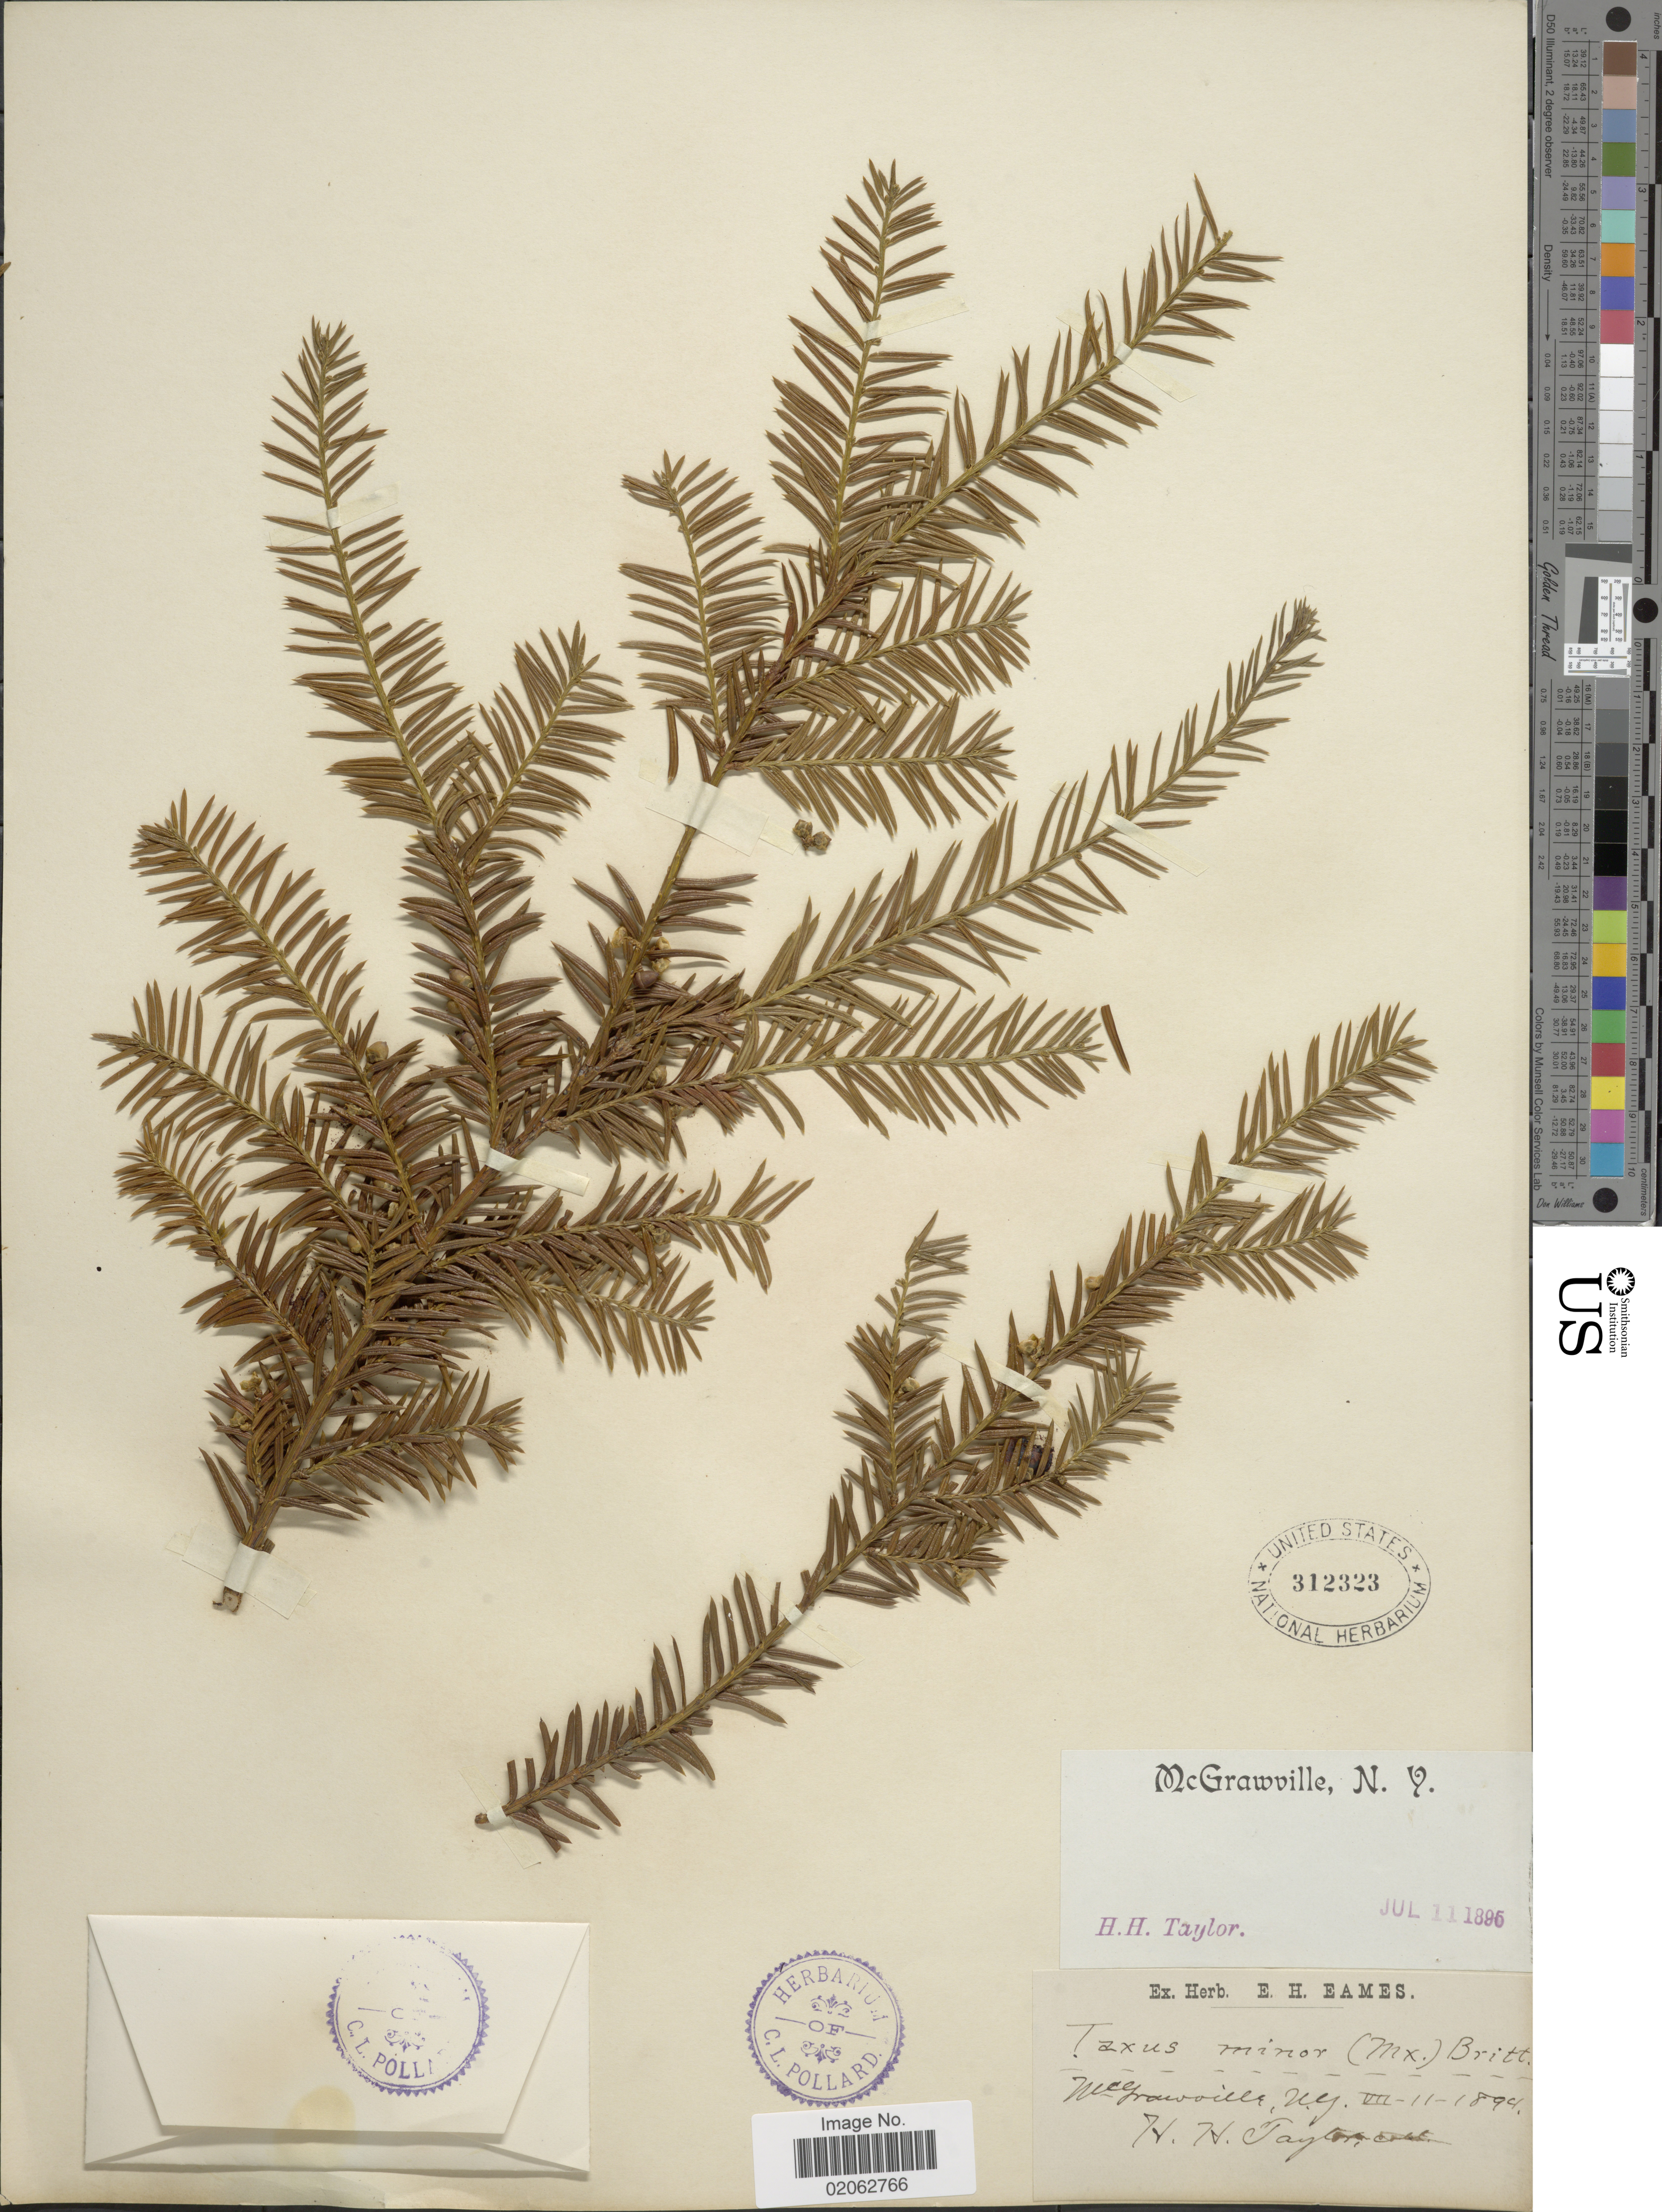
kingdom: Plantae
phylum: Tracheophyta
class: Pinopsida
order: Pinales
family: Taxaceae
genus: Taxus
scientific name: Taxus canadensis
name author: Marshall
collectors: H. H. Taylor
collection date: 1894-07-11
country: United States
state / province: New York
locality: McGraivvile, NY.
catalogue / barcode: US 312323